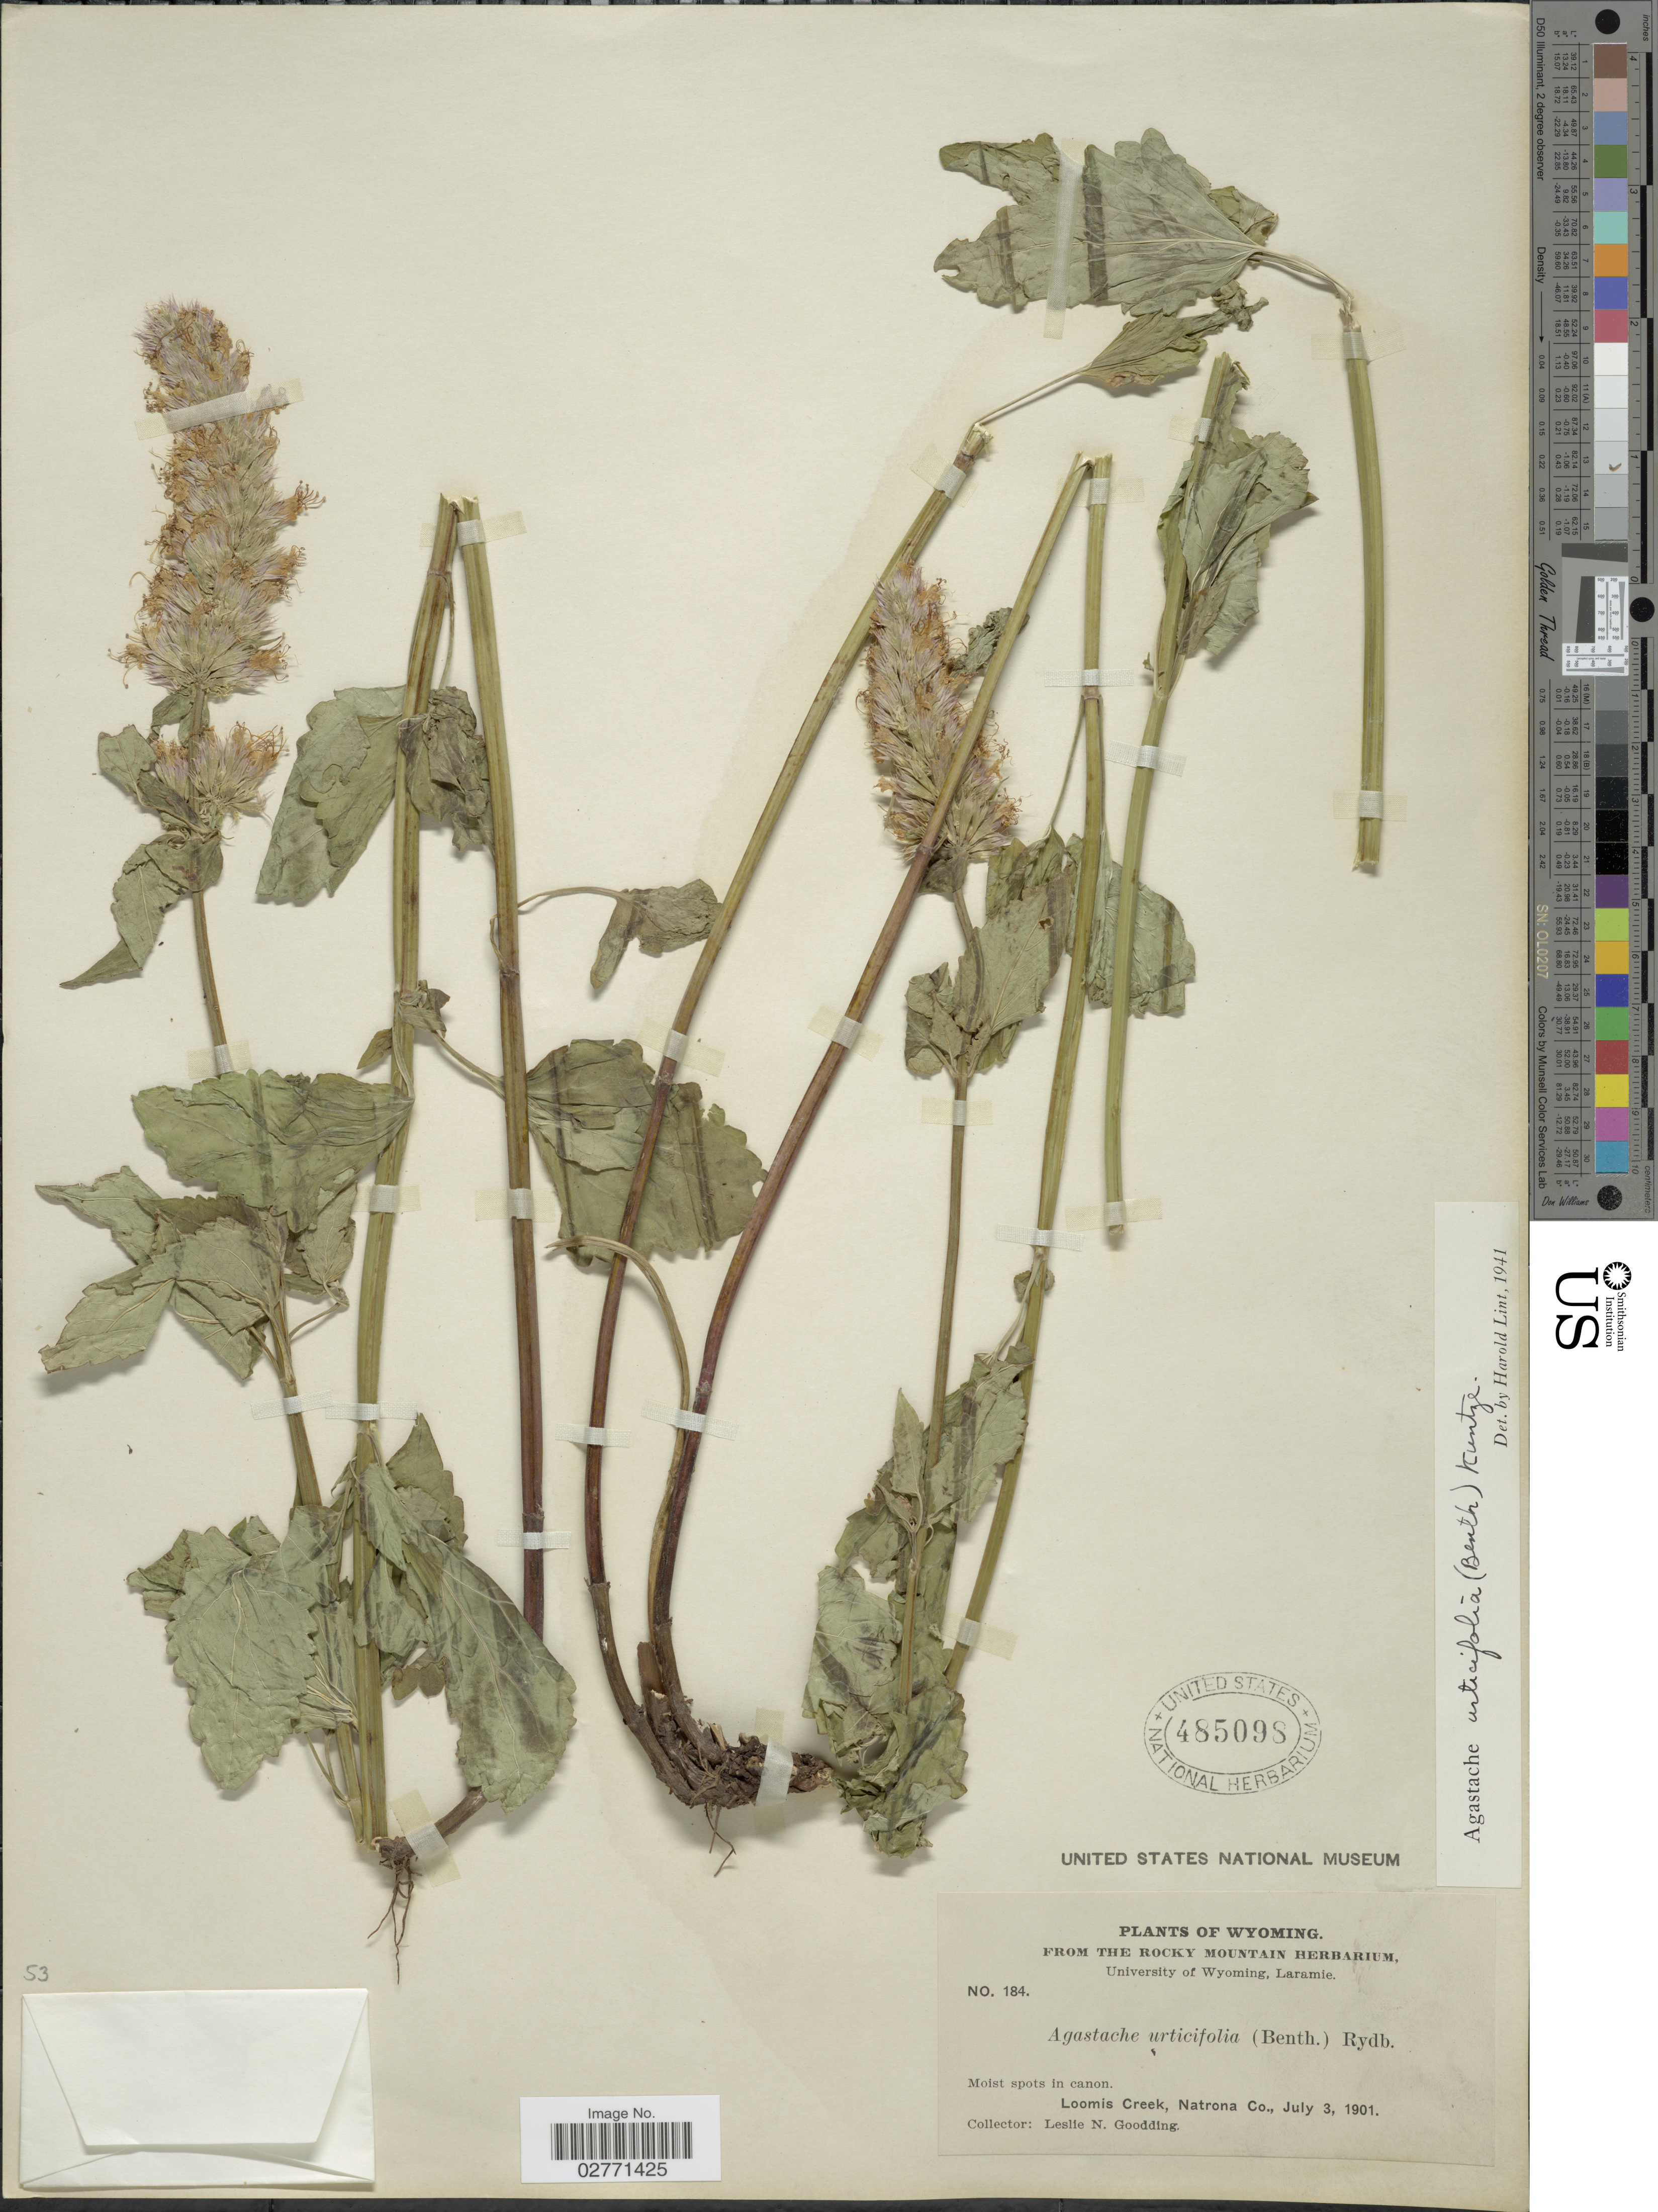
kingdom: Plantae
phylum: Tracheophyta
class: Magnoliopsida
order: Lamiales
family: Lamiaceae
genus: Agastache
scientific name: Agastache urticifolia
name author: (Benth.) Kuntze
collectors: L. N. Goodding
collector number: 184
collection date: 1901-07-03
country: United States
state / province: Wyoming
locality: Moist spots in canyon. Loomis Creek, Natrona Co.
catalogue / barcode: US 485098